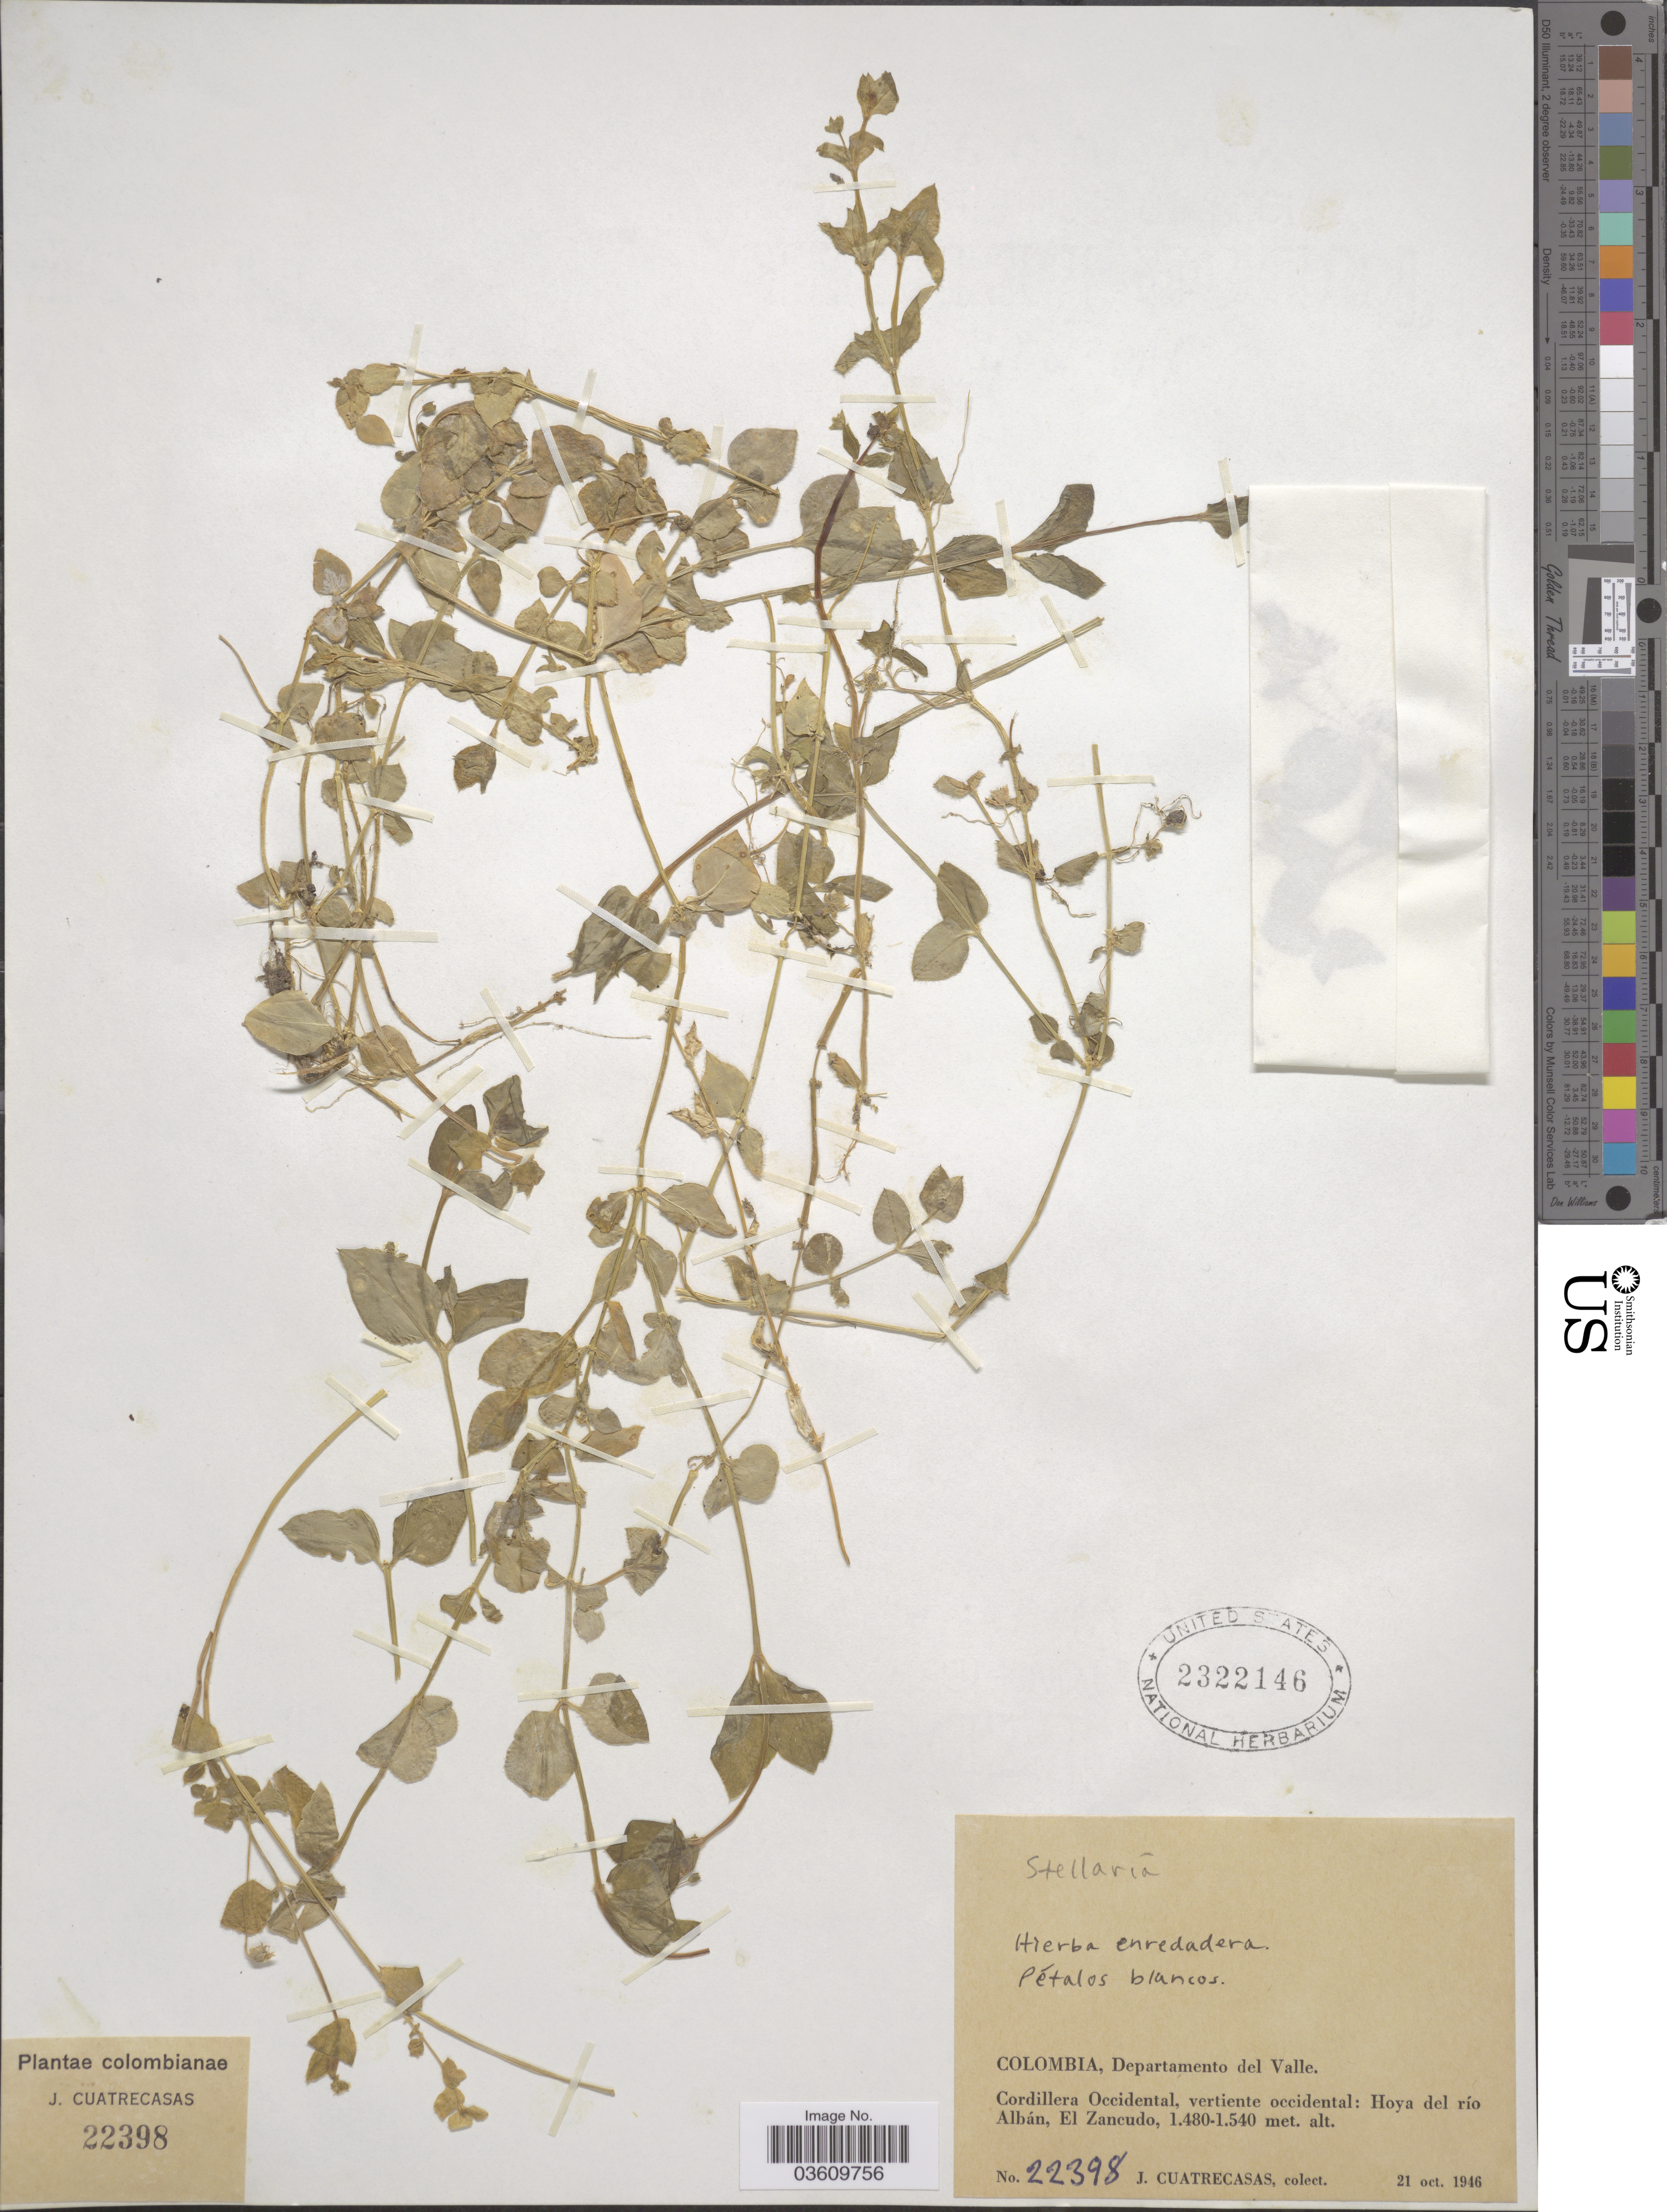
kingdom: Plantae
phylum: Tracheophyta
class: Magnoliopsida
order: Caryophyllales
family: Caryophyllaceae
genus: Stellaria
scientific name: Stellaria sp.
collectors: J. Cuatrecasas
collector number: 22398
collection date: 1946-10-21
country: Colombia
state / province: Valle del Cauca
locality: Departamento del Valle. Cordillera Occidental, vertiente occidental: Hoya del río Albán, El Zancudo.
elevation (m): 1480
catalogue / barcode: US 2322146